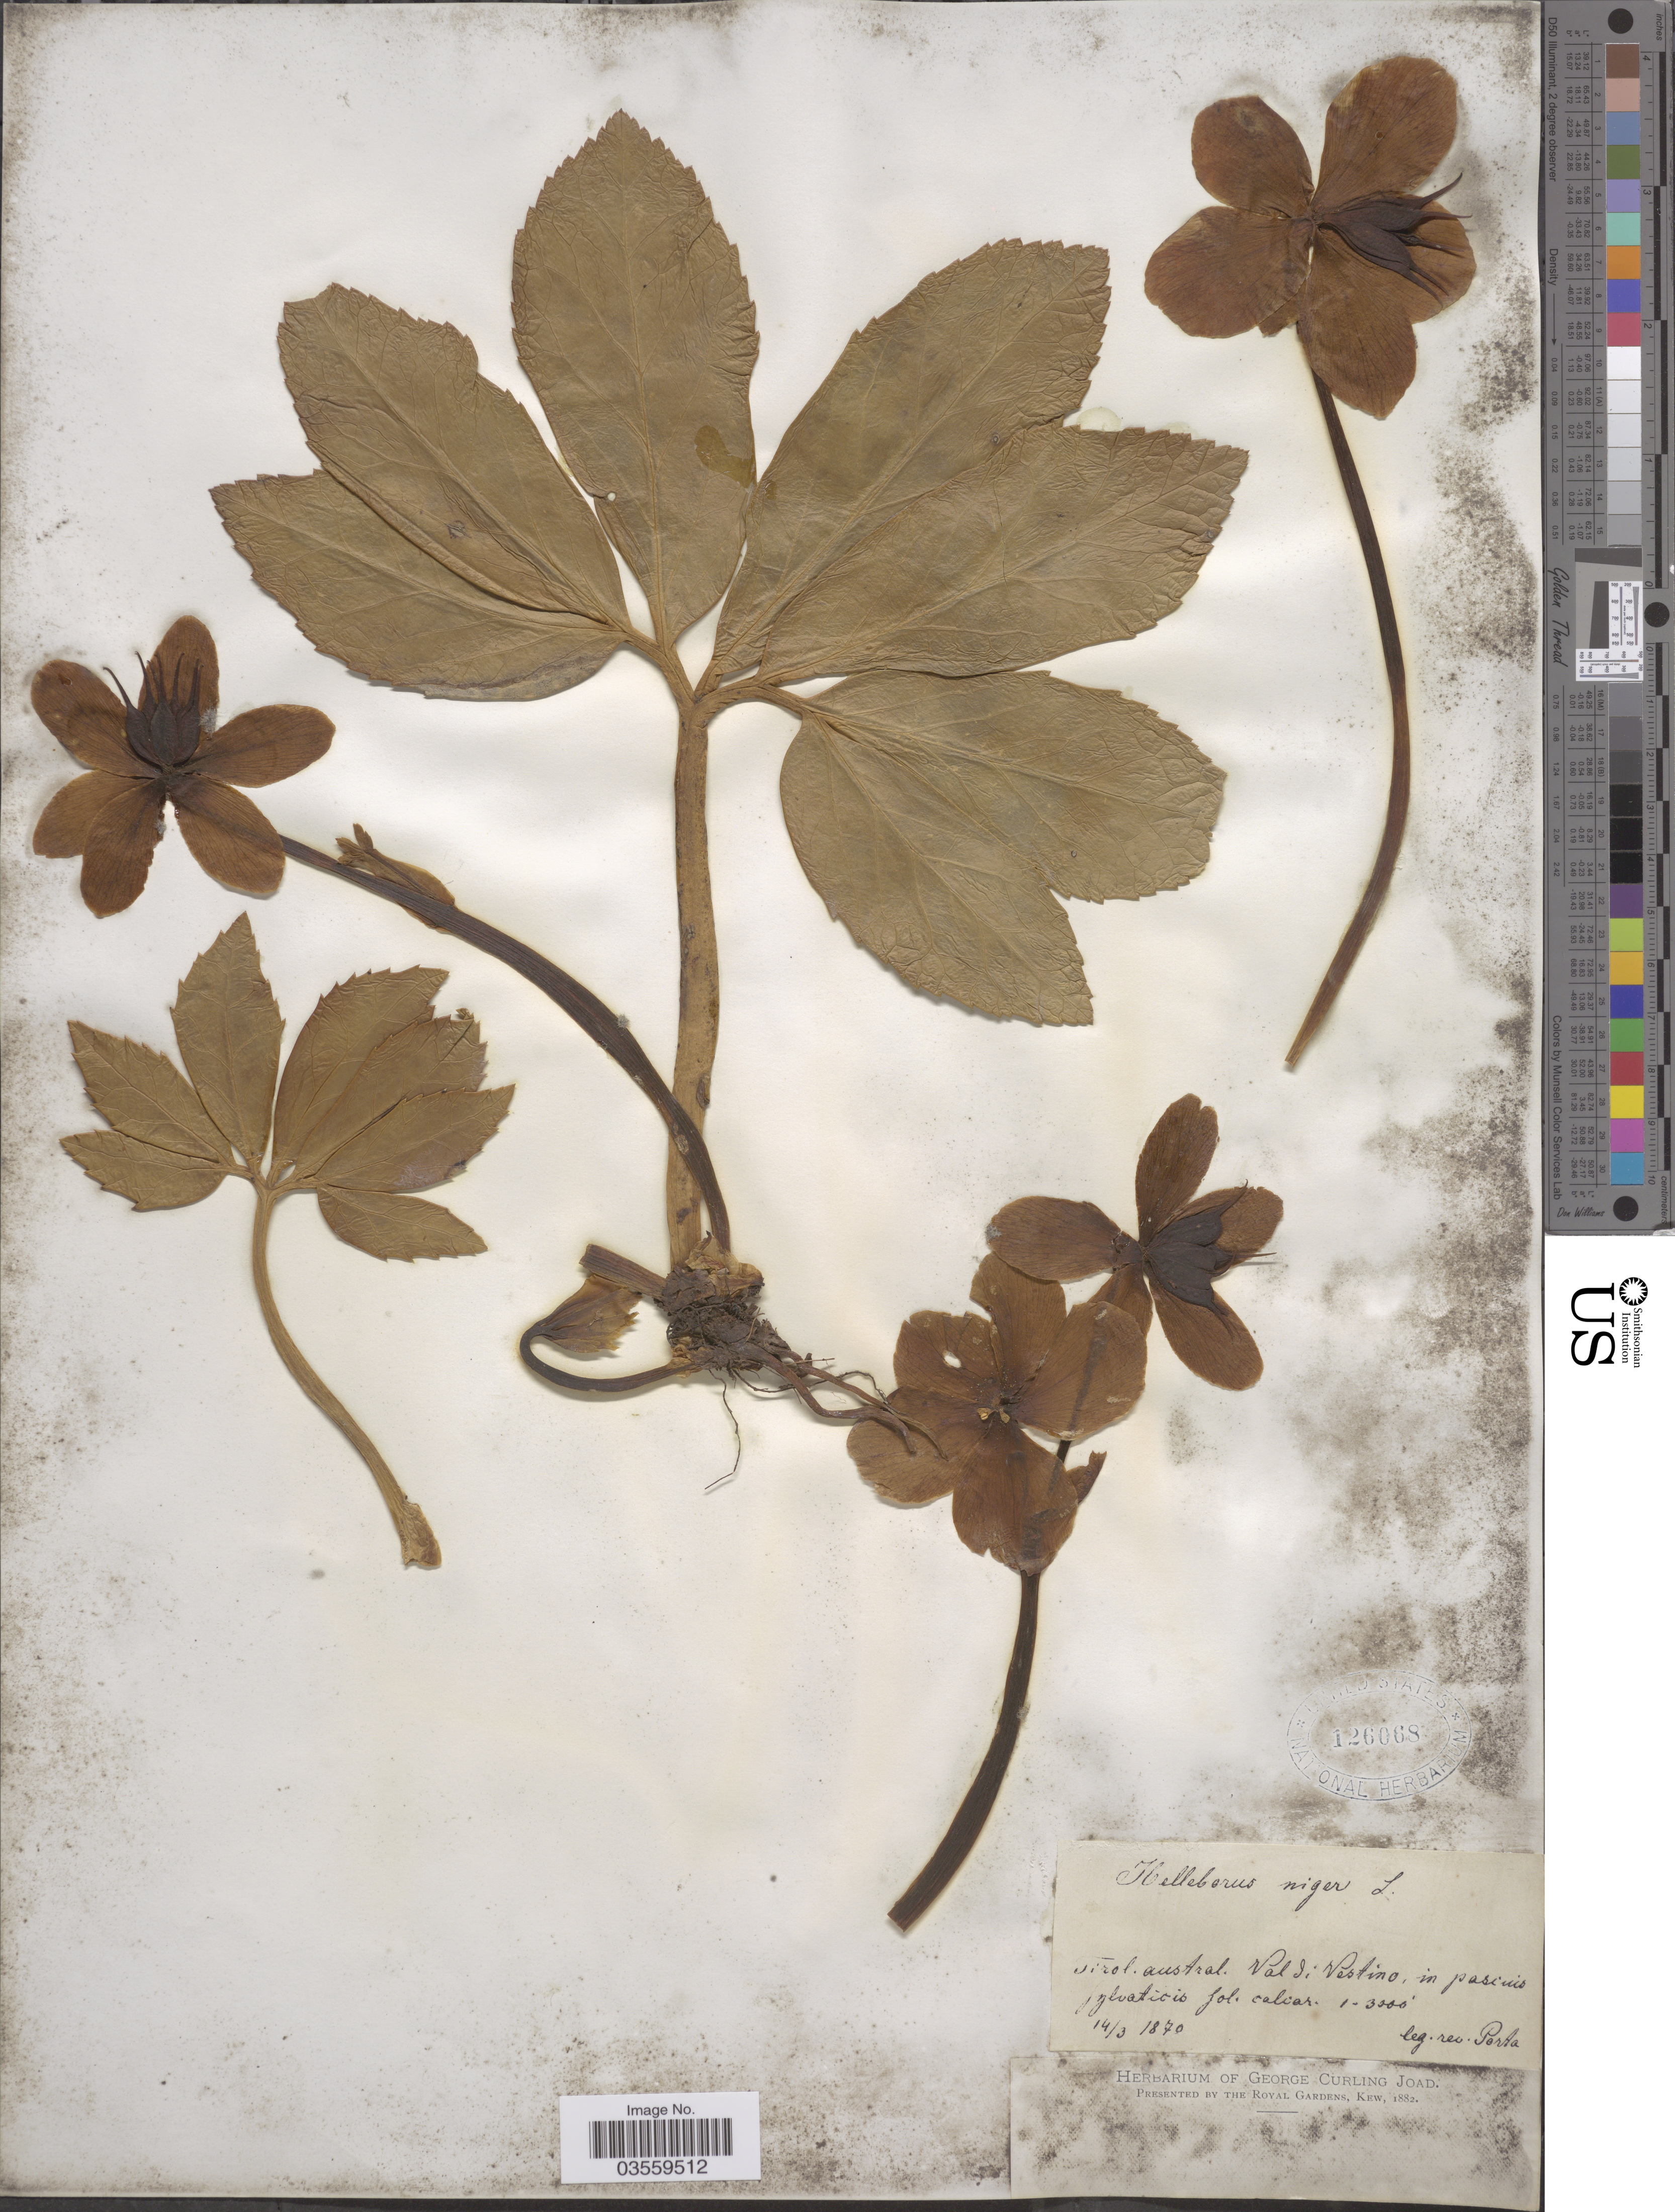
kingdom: Plantae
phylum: Tracheophyta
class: Magnoliopsida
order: Ranunculales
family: Ranunculaceae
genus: Helleborus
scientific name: Helleborus niger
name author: L.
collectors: -- Porta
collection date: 1870-03-14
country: Italy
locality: Tirol austral. Val di Vestino, in pascuis sylvaticis fol. calcar.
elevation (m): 305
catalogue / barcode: US 126068